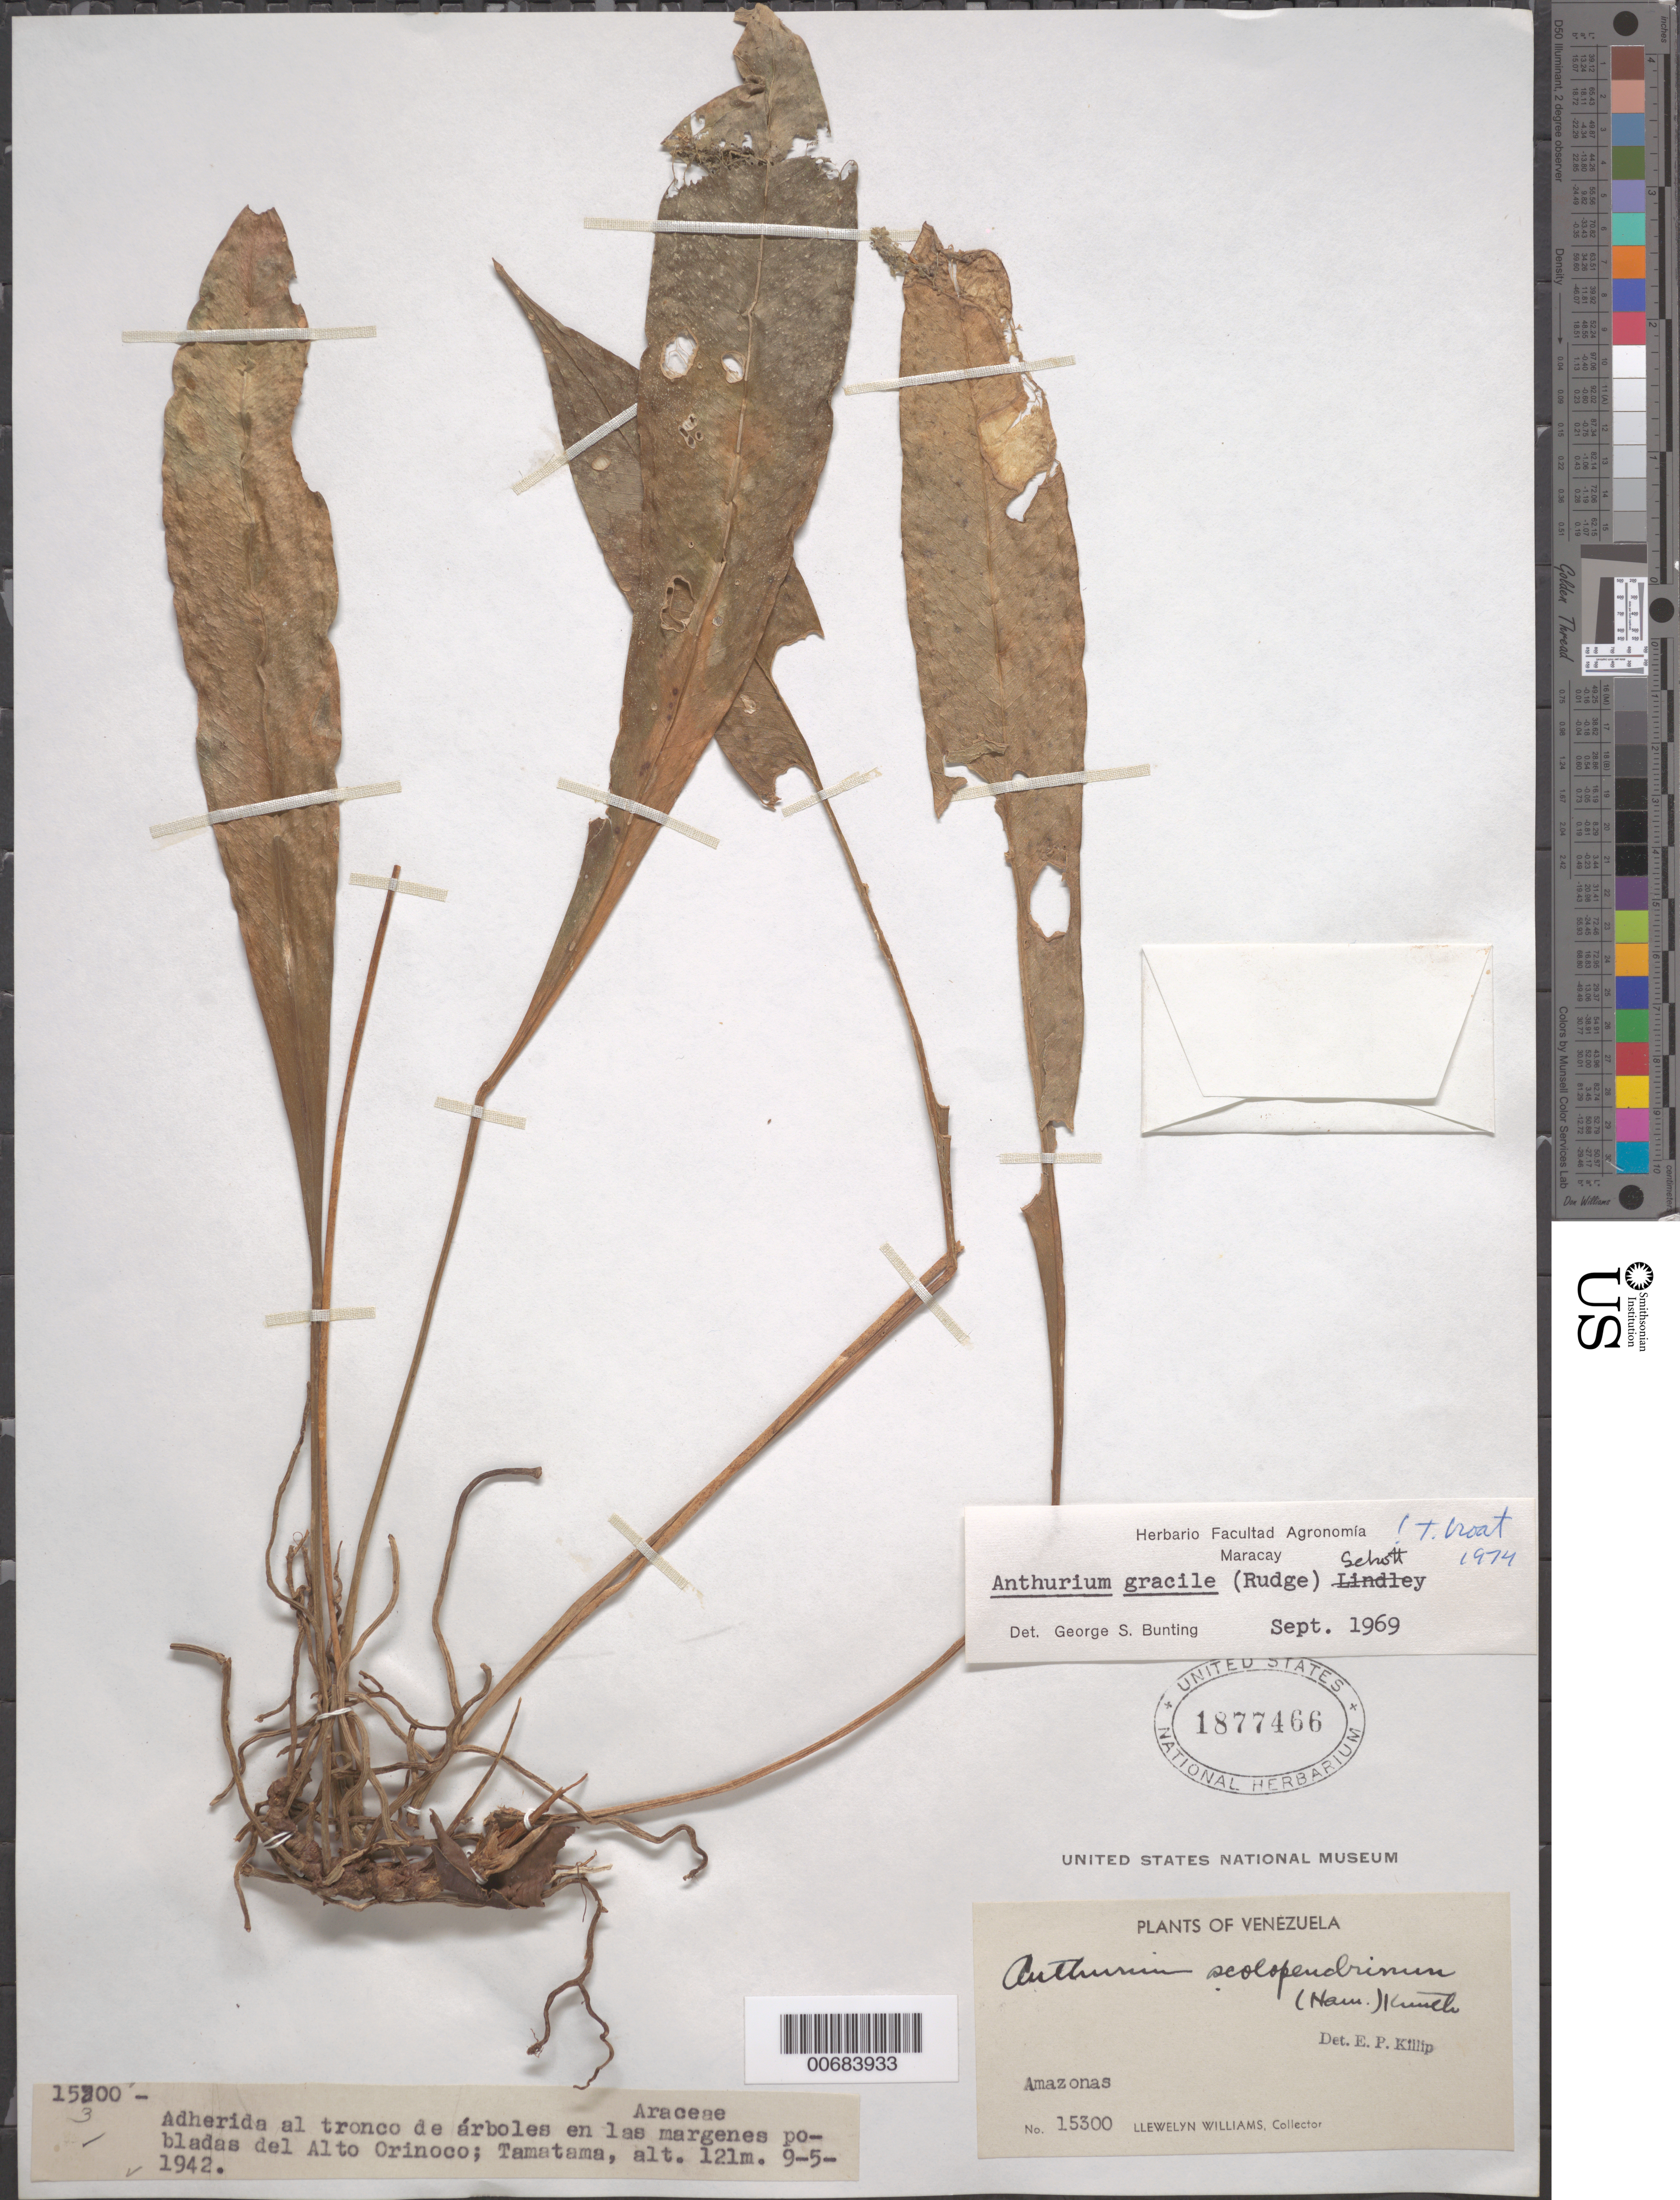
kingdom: Plantae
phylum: Tracheophyta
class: Liliopsida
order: Alismatales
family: Araceae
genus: Anthurium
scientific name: Anthurium gracile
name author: (Rudge) Schott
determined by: Croat, Thomas B., Missouri Botanical Garden (MO)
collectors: Ll. Williams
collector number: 15300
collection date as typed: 9-May-42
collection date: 1942-05-09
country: Venezuela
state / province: Amazonas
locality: Tamatama, Alto Río Orinoco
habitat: Margenes pobladas del Alto Orinoco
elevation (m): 121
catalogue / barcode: US 1877466